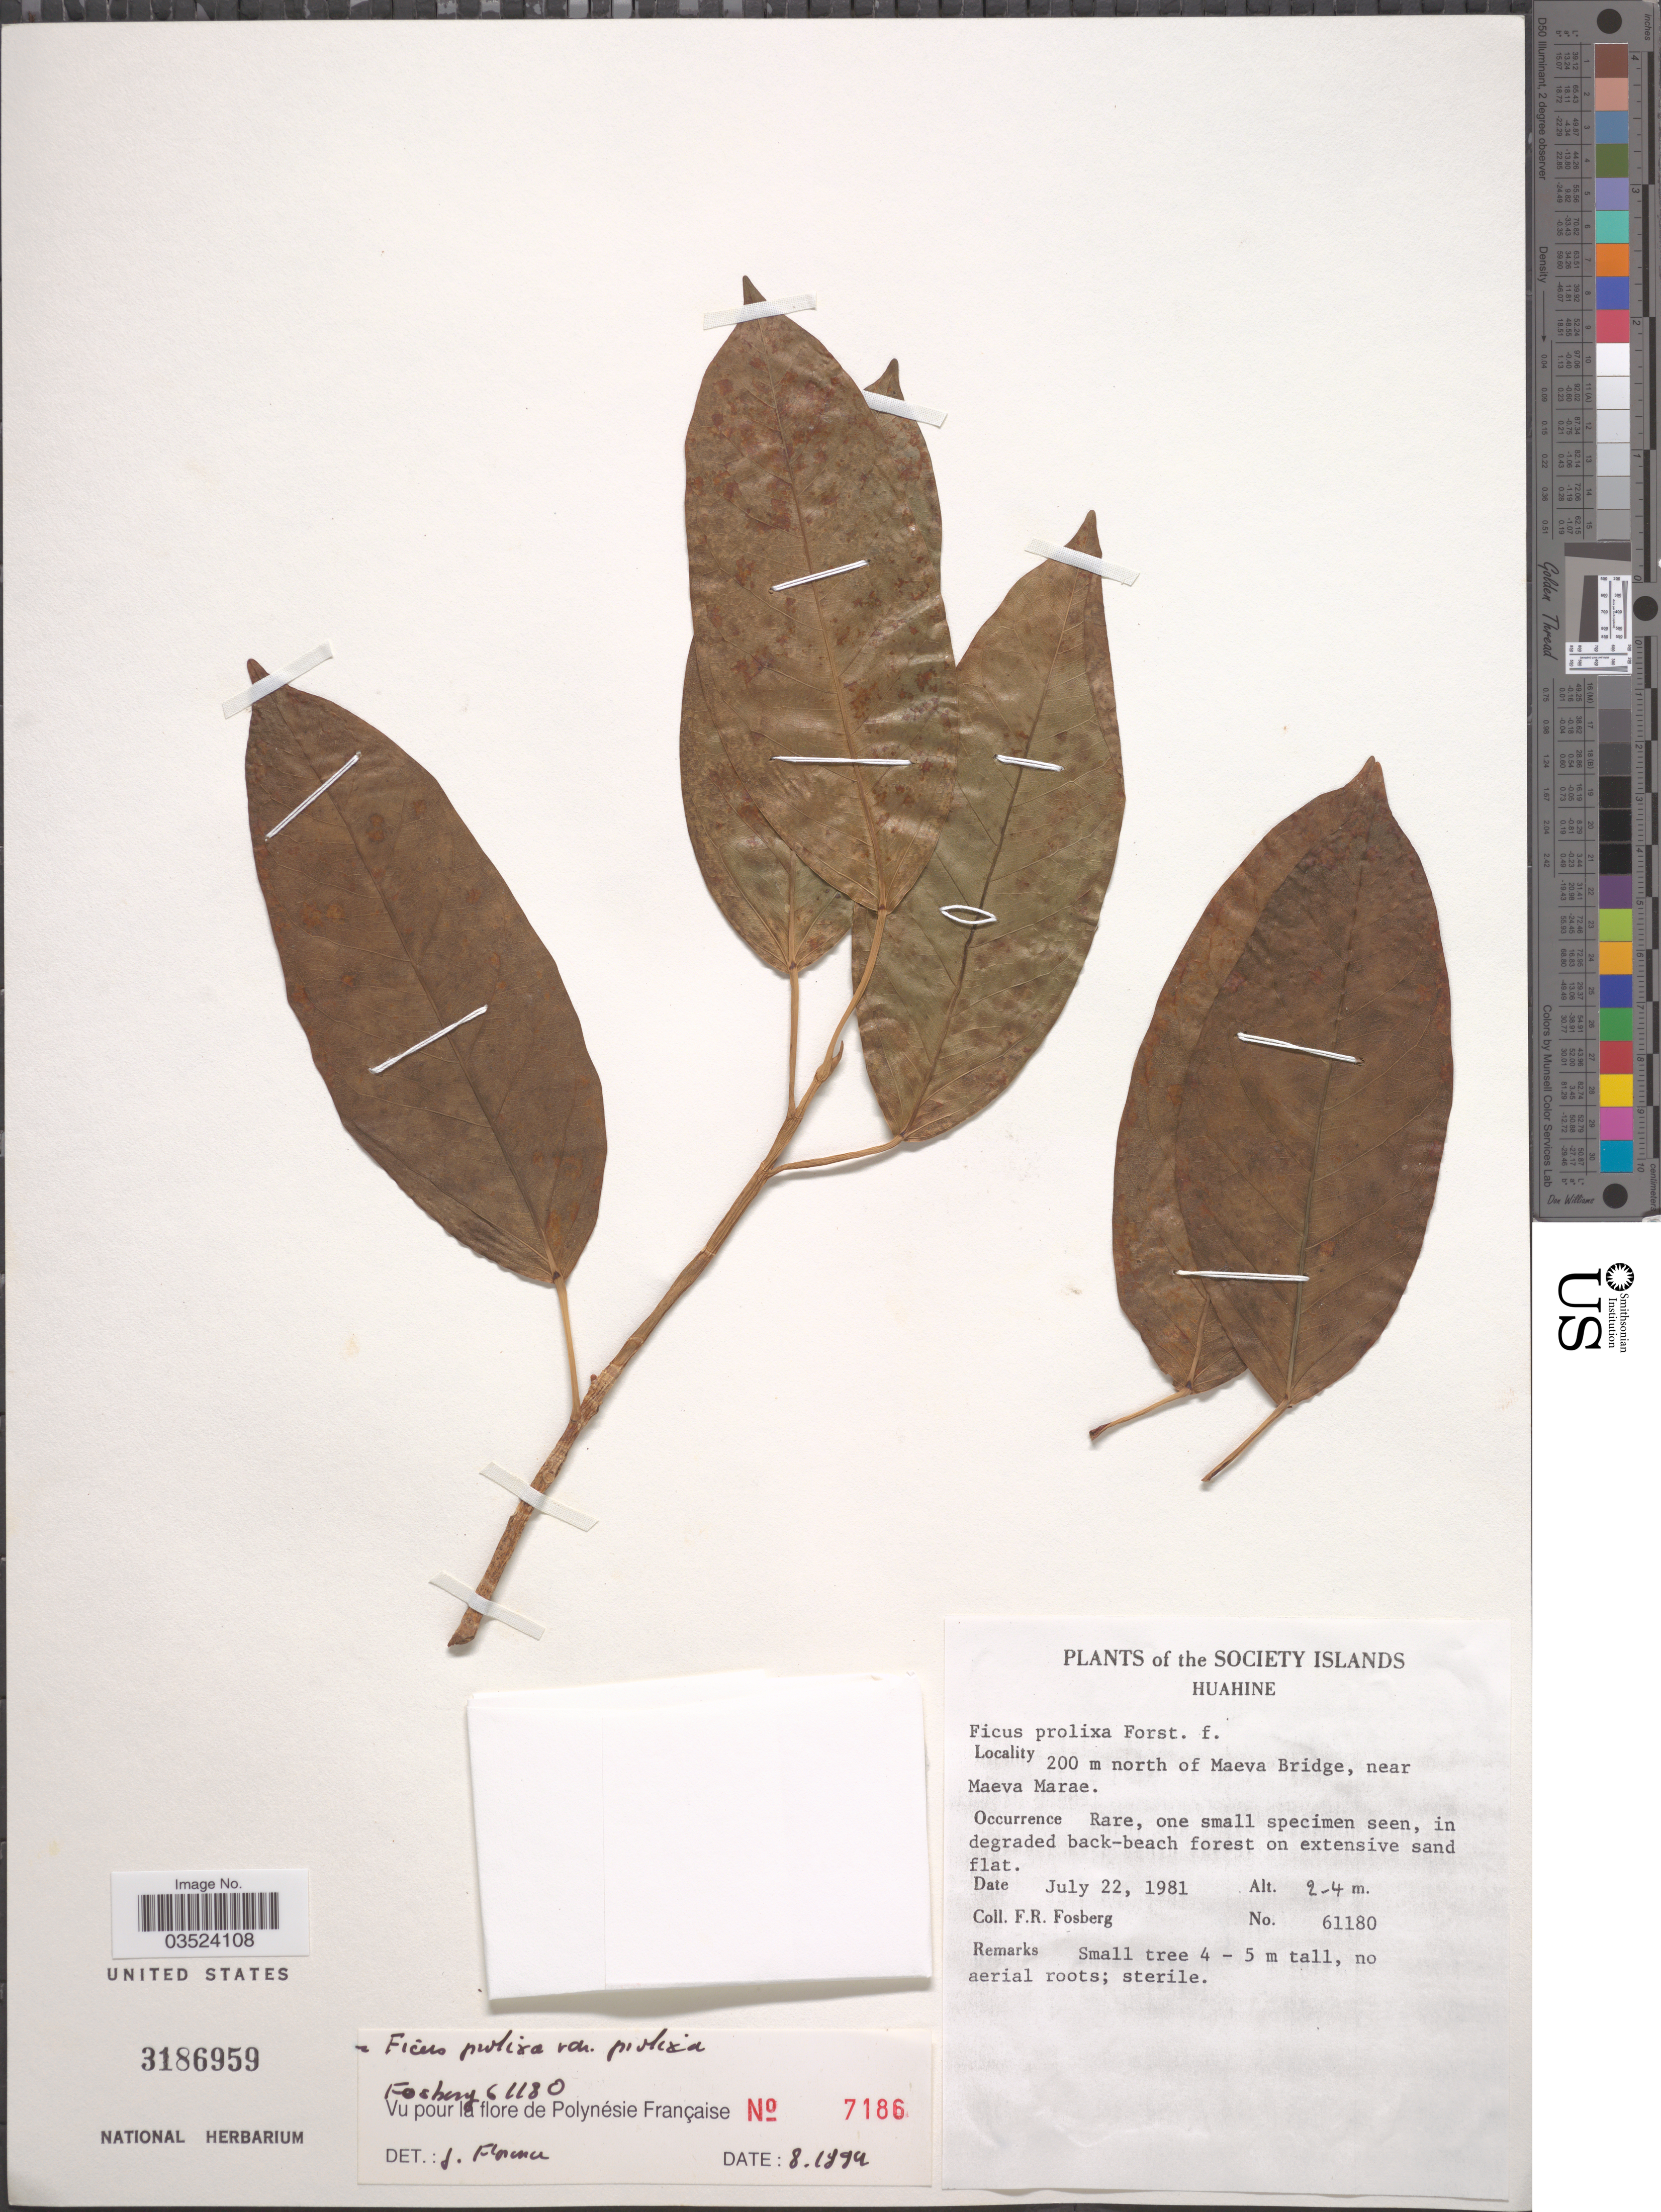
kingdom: Plantae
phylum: Tracheophyta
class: Magnoliopsida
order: Rosales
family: Moraceae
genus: Ficus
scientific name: Ficus prolixa var. prolixa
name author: G. Forst.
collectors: F. R. Fosberg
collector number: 61180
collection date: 1981-07-22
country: French Polynesia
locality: The Society Islands. Huahine. 200 m north of Maeva Bridge, near Maeva Marae.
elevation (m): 2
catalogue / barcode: US 3186959